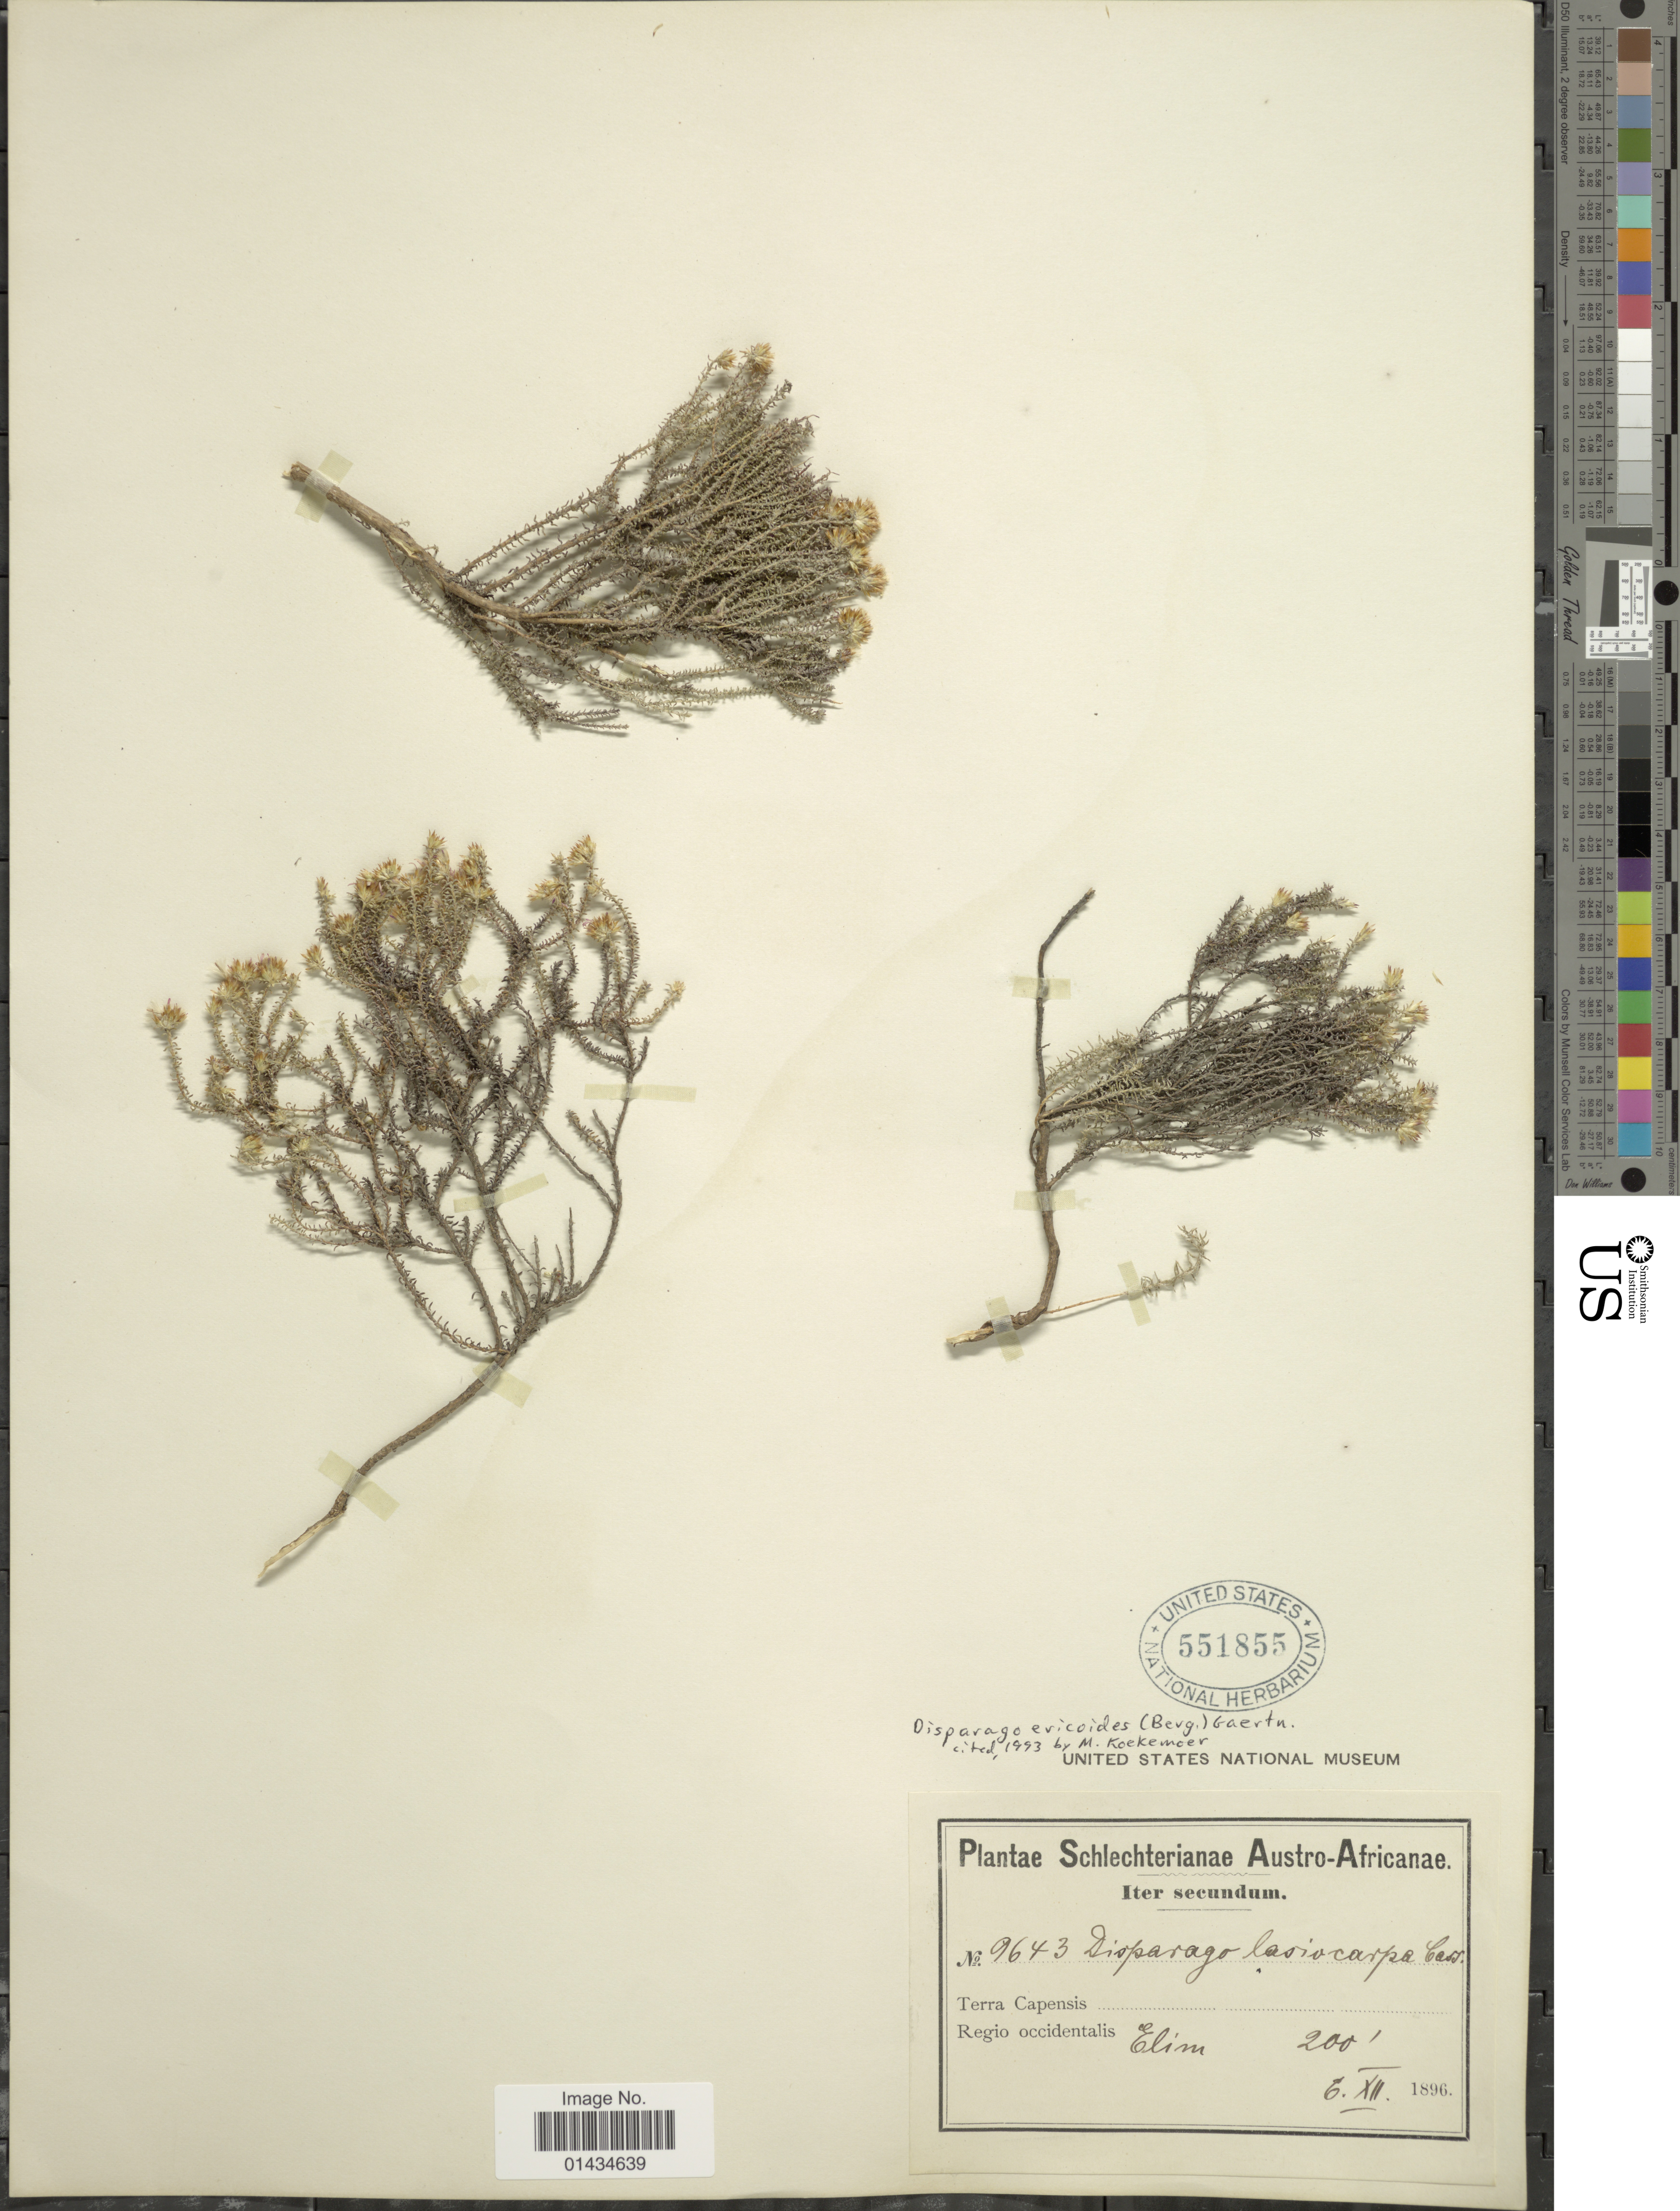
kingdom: Plantae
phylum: Tracheophyta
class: Magnoliopsida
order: Asterales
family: Asteraceae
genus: Disparago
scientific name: Disparago ericoides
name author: Gaertn.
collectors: Schlechter, --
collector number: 9643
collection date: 1896-12-06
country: South Africa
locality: Austro-Africanane, Terra Capensis, regio occidentalis Elim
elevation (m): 61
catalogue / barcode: US 551855